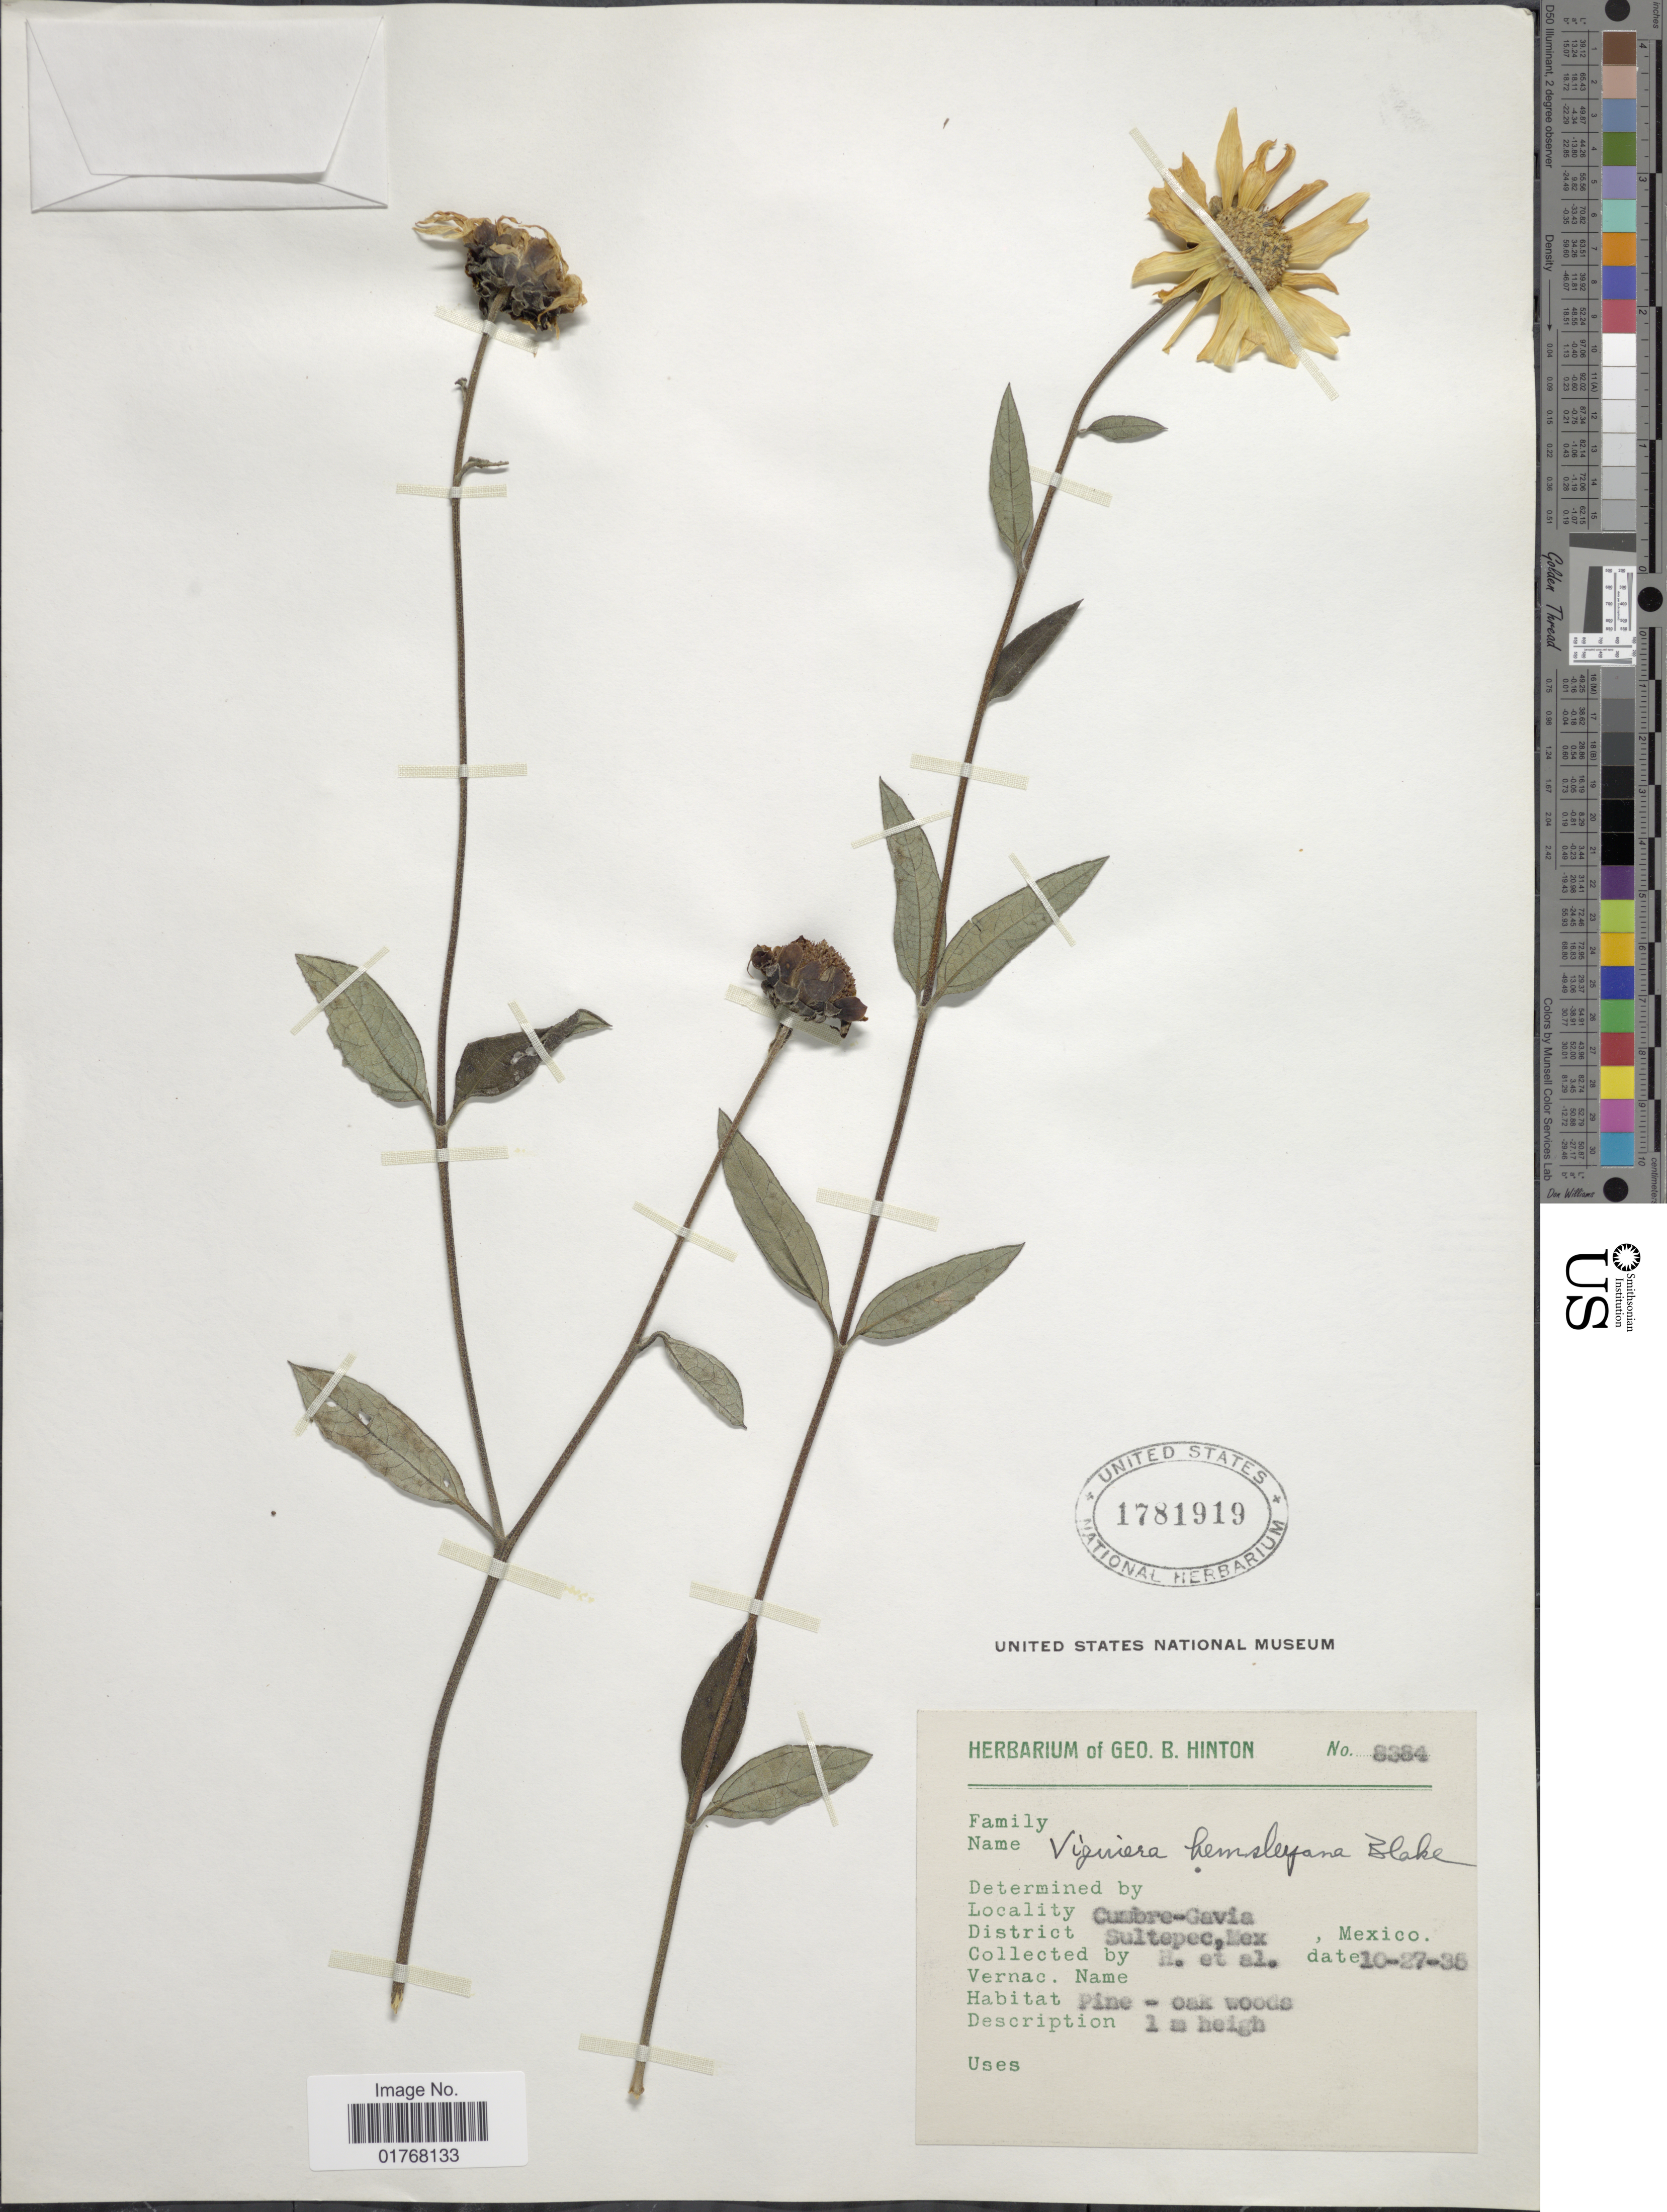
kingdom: Plantae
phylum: Tracheophyta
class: Magnoliopsida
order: Asterales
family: Asteraceae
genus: Viguiera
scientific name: Viguiera hemsleyana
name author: S.F. Blake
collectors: G. B. Hinton & et al.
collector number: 8384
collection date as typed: Transcribed d/m/y: 27/10/35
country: Mexico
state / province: México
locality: Cumbre-Gavia, District Sultepec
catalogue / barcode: US 1781919